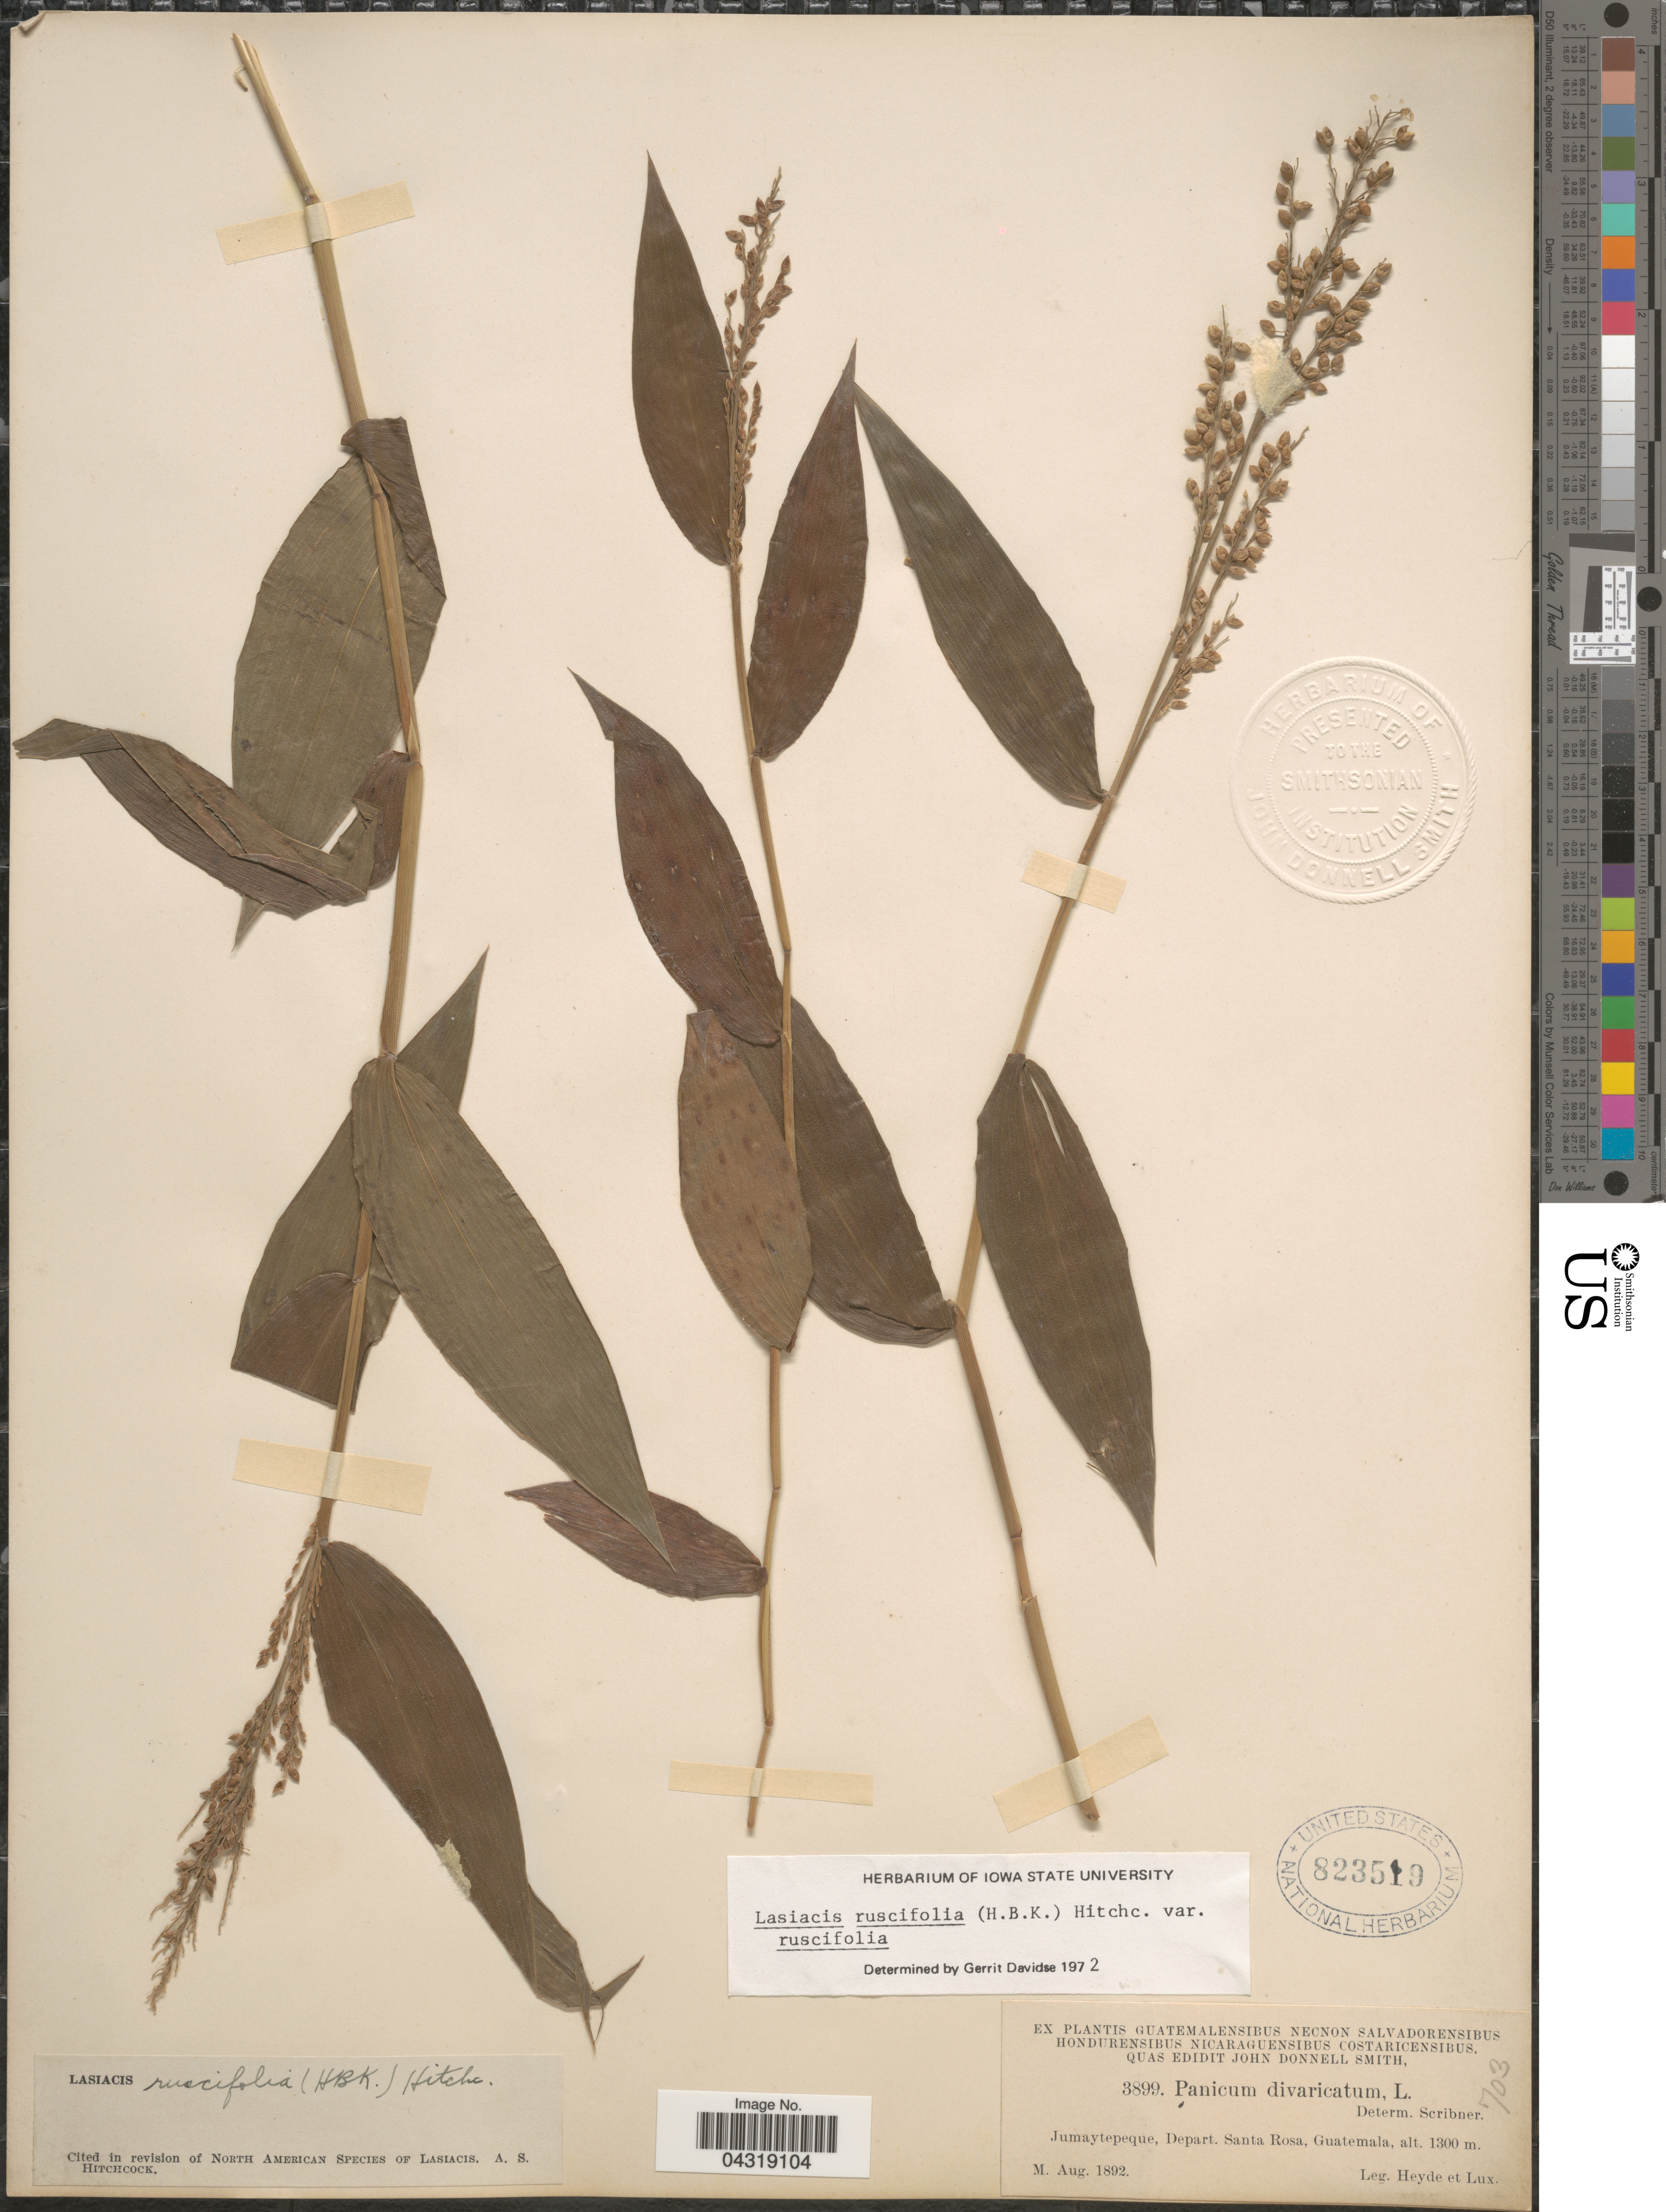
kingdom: Plantae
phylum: Tracheophyta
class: Liliopsida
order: Poales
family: Poaceae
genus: Lasiacis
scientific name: Lasiacis ruscifolia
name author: (Kunth) Hitchc.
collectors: Heyde & Lux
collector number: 3899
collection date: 1892-08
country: Guatemala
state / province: Santa Rosa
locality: Jumaytepeque, Depart. Santa Rosa.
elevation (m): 1300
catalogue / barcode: US 823519